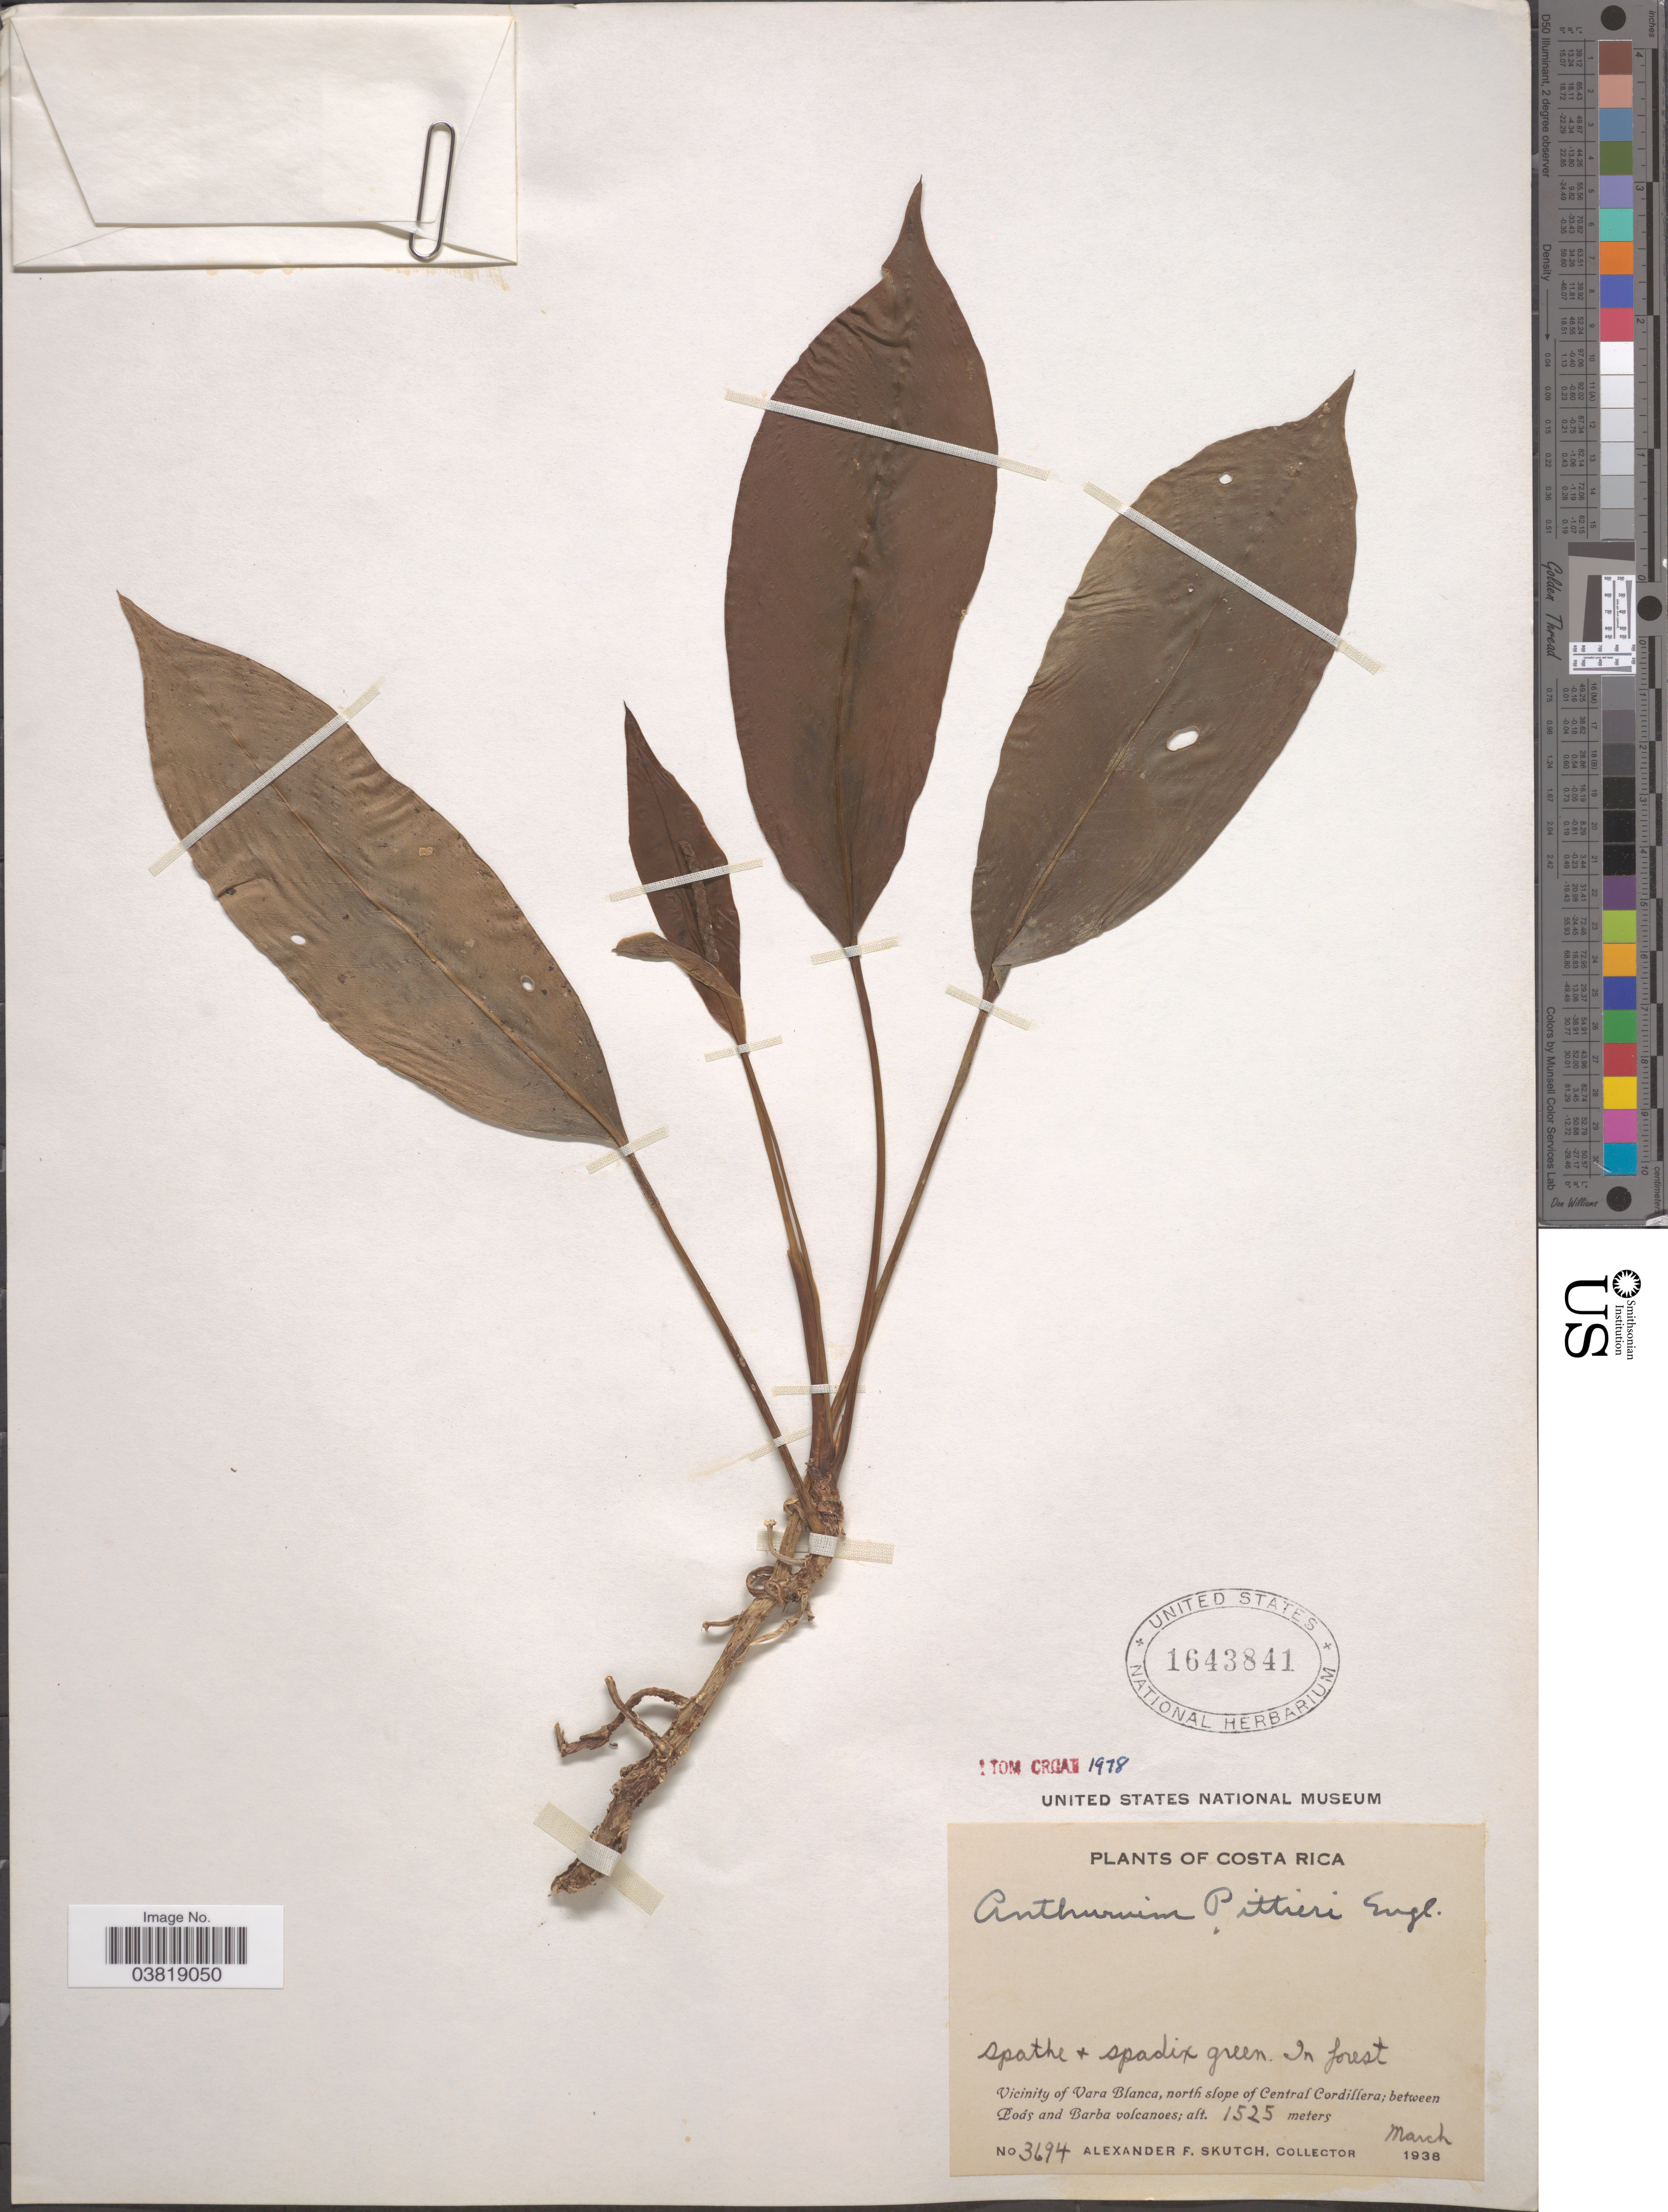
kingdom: Plantae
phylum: Tracheophyta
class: Liliopsida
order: Alismatales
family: Araceae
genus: Anthurium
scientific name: Anthurium pittieri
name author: Engl.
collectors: A. F. Skutch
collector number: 3694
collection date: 1938-03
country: Costa Rica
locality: Vicinity of Vara Blanca, north slope of Central Cordillera; between Poás and Barba volcanoes.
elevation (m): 1525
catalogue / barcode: US 1643841